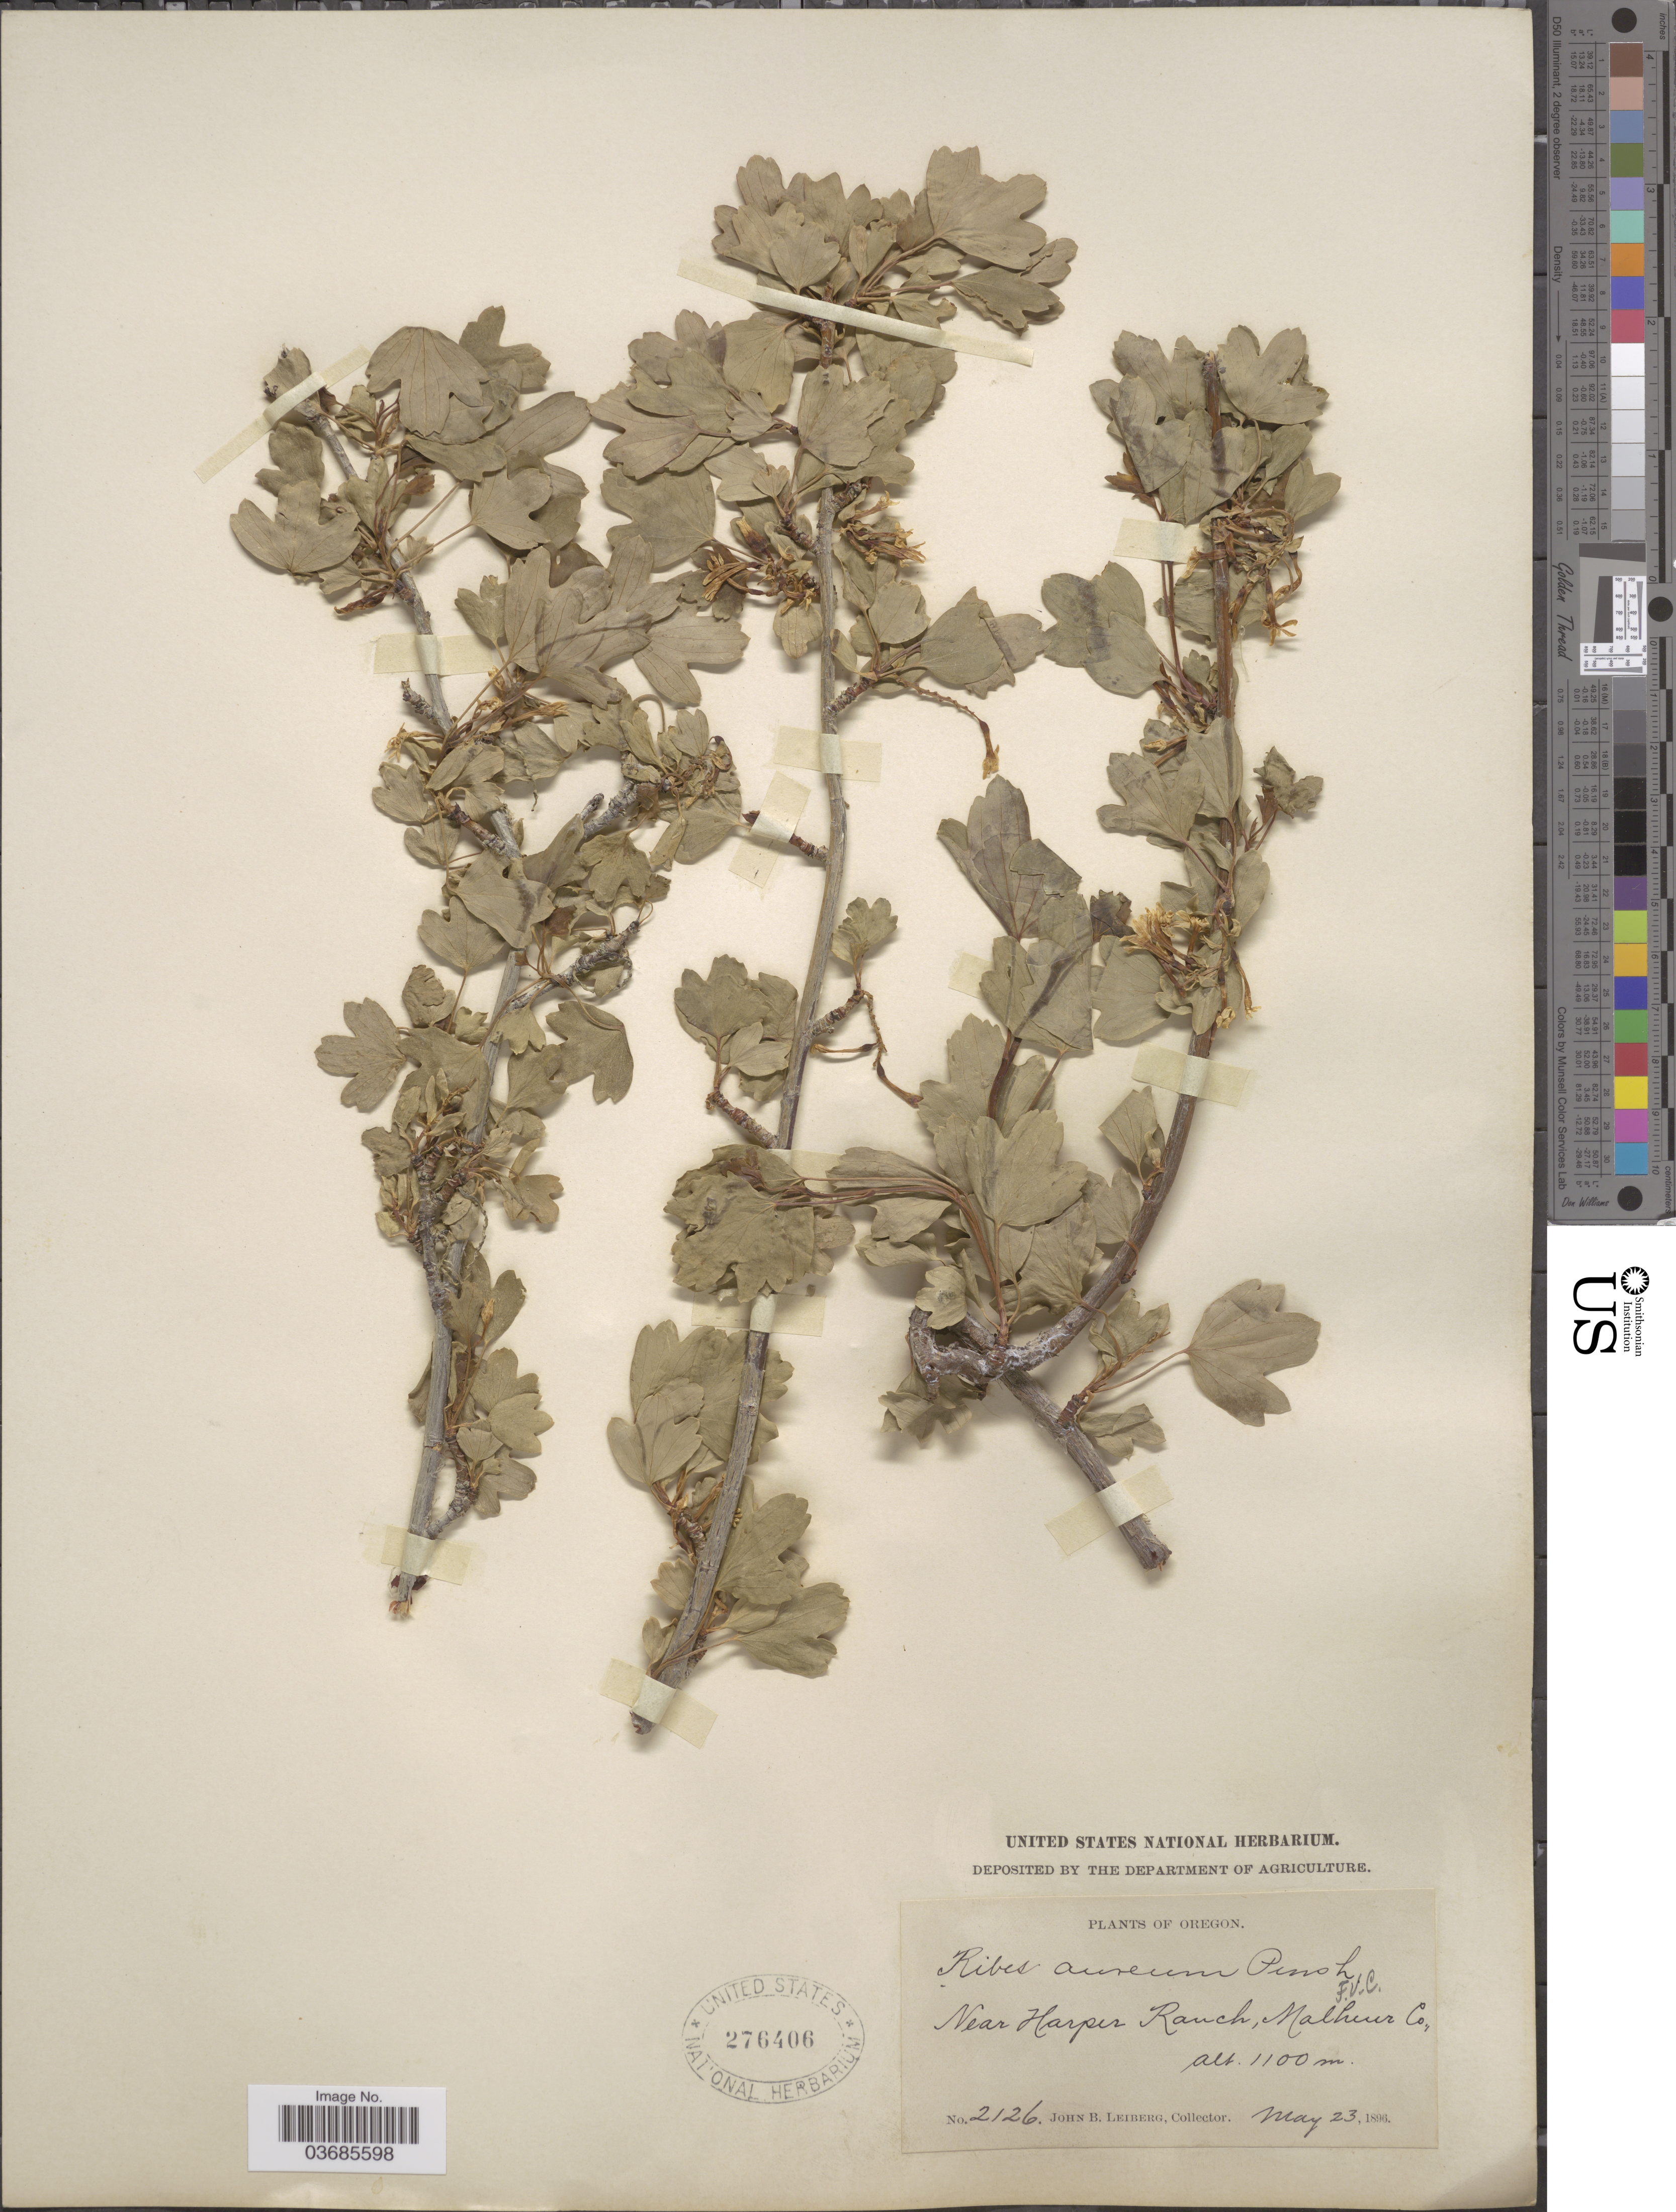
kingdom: Plantae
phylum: Tracheophyta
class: Magnoliopsida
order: Saxifragales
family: Grossulariaceae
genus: Ribes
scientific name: Ribes aureum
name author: Pursh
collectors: J. B. Leiberg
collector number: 2126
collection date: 1896-05-23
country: United States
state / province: Oregon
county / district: Malheur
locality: Near Harper Ranch, Malheur Co.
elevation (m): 1100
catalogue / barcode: US 276406